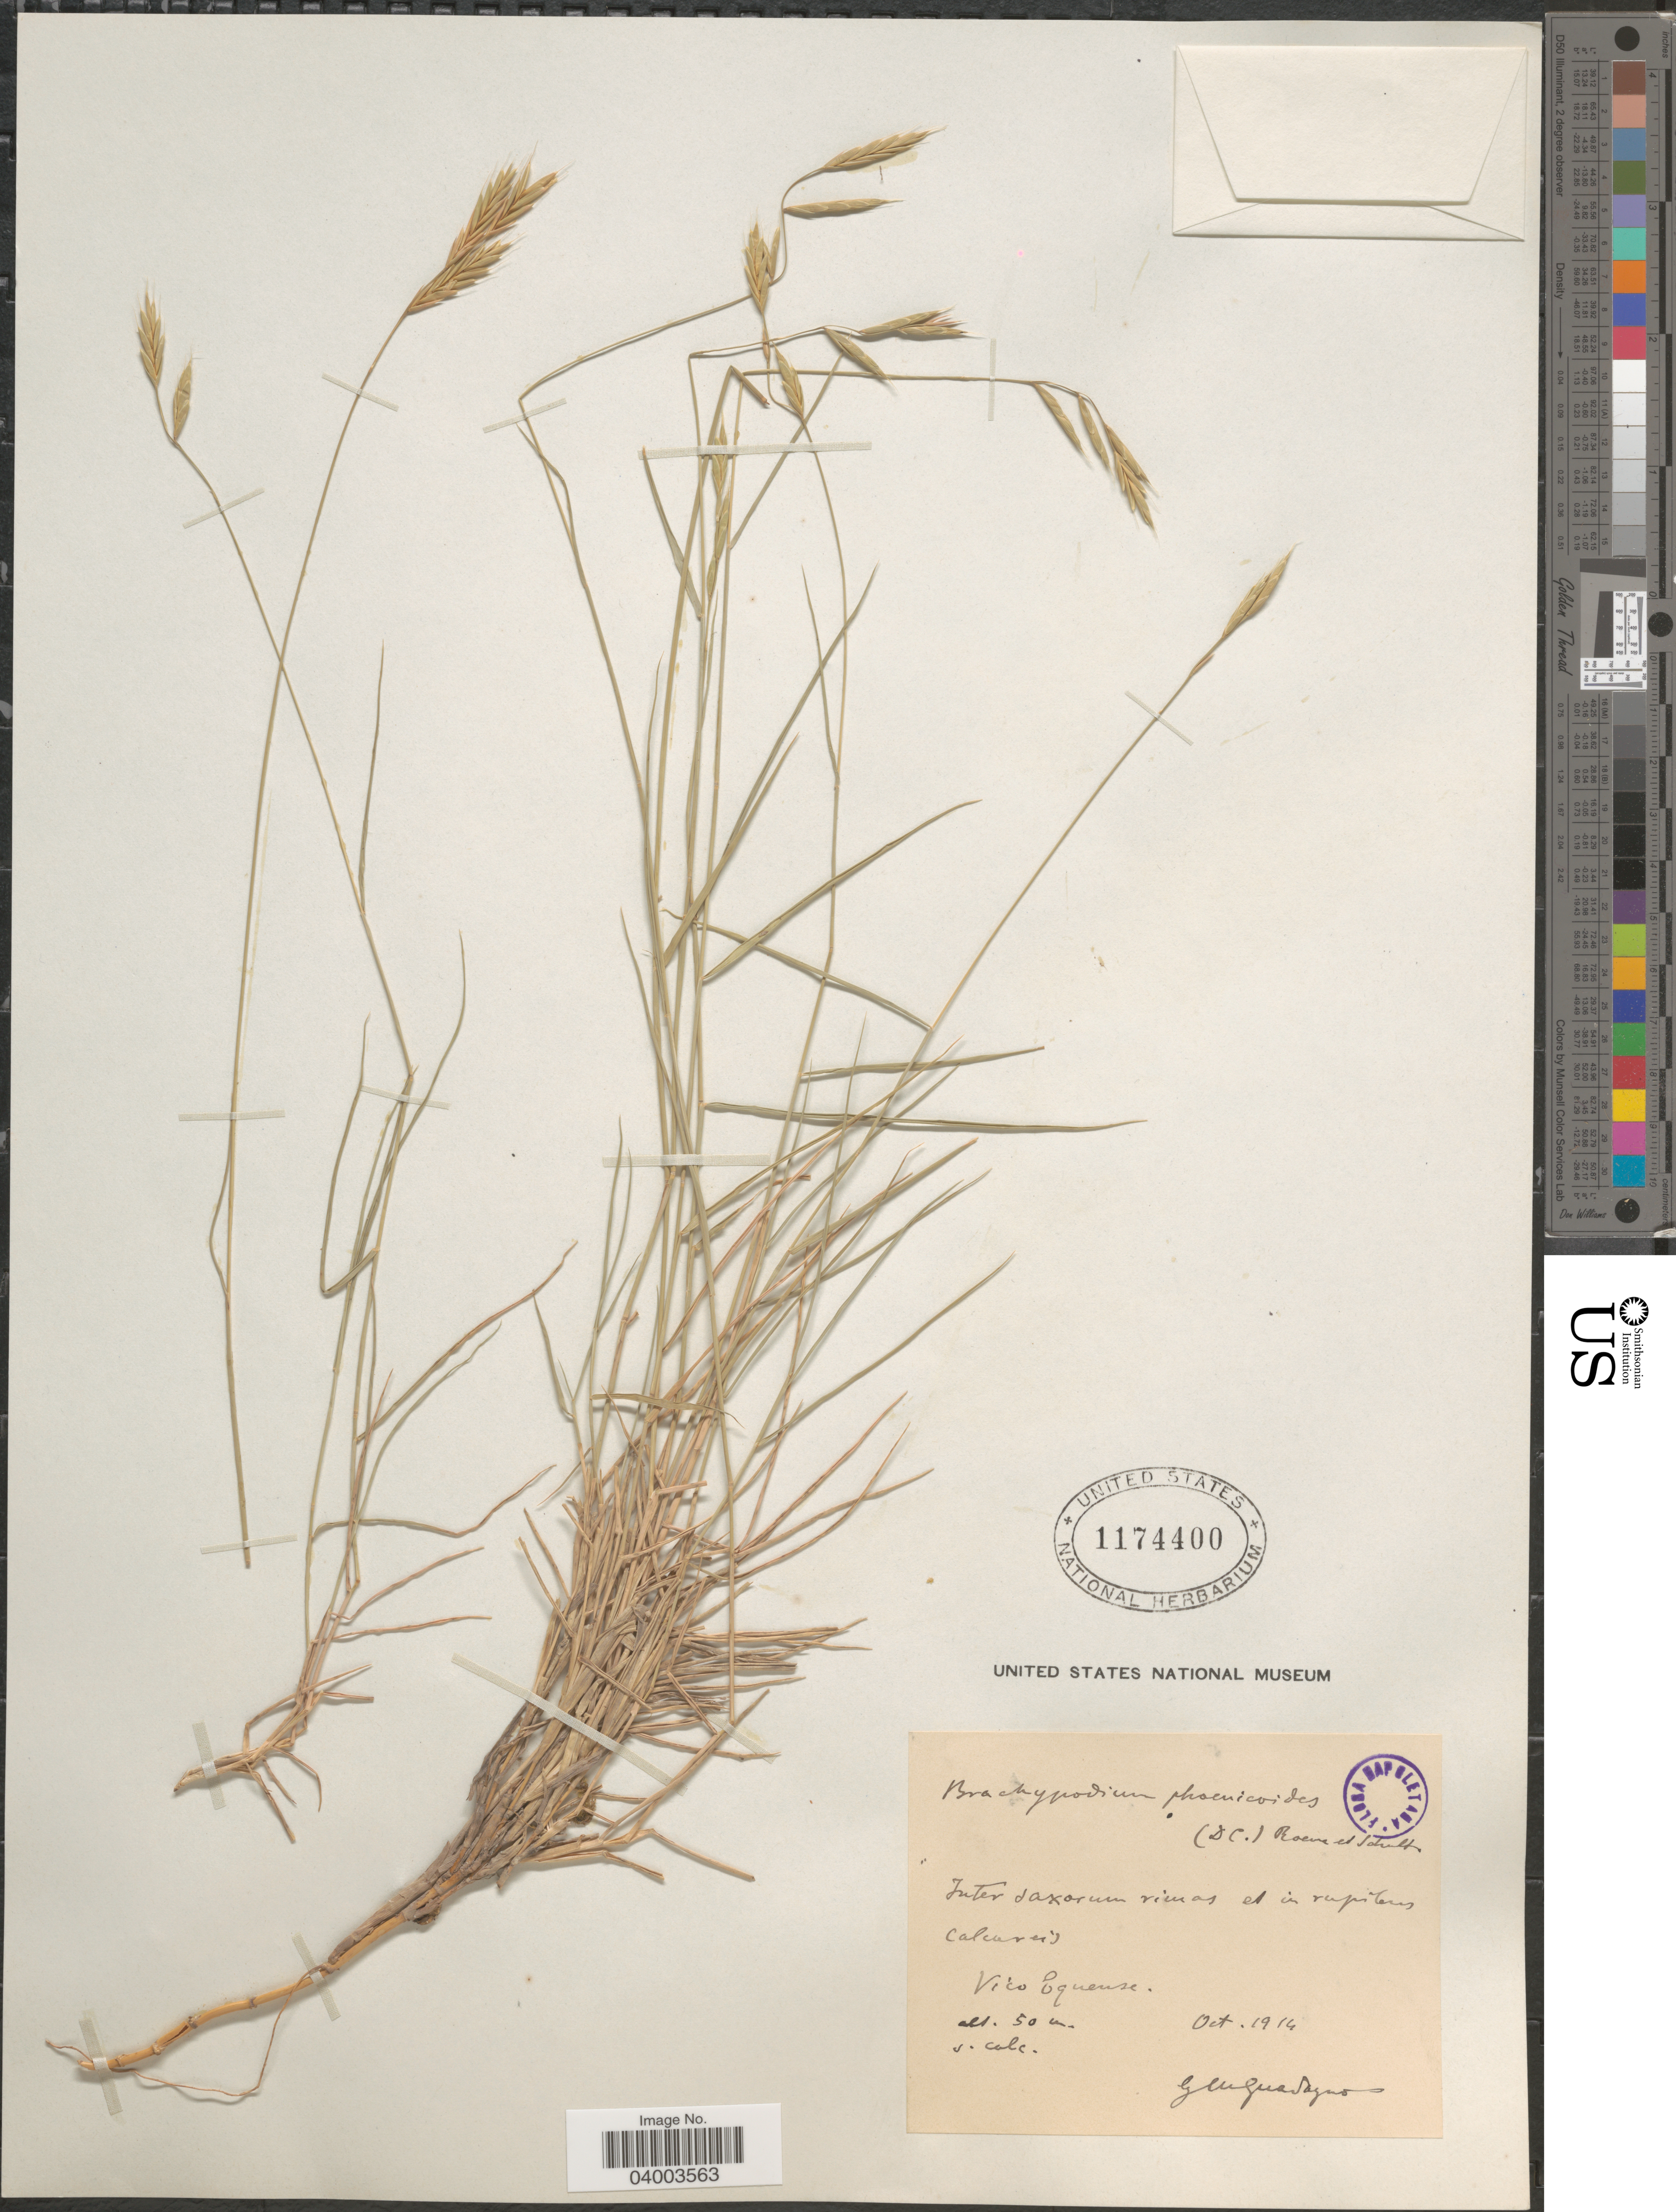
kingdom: Plantae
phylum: Tracheophyta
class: Liliopsida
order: Poales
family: Poaceae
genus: Brachypodium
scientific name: Brachypodium phoenicoides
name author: (L.) Roem. & Schult.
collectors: G. Guadagno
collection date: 1914-10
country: Italy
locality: Inter saxorum rimas el in rupiters calcareis. Vico Equense.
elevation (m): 50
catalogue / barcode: US 1174400